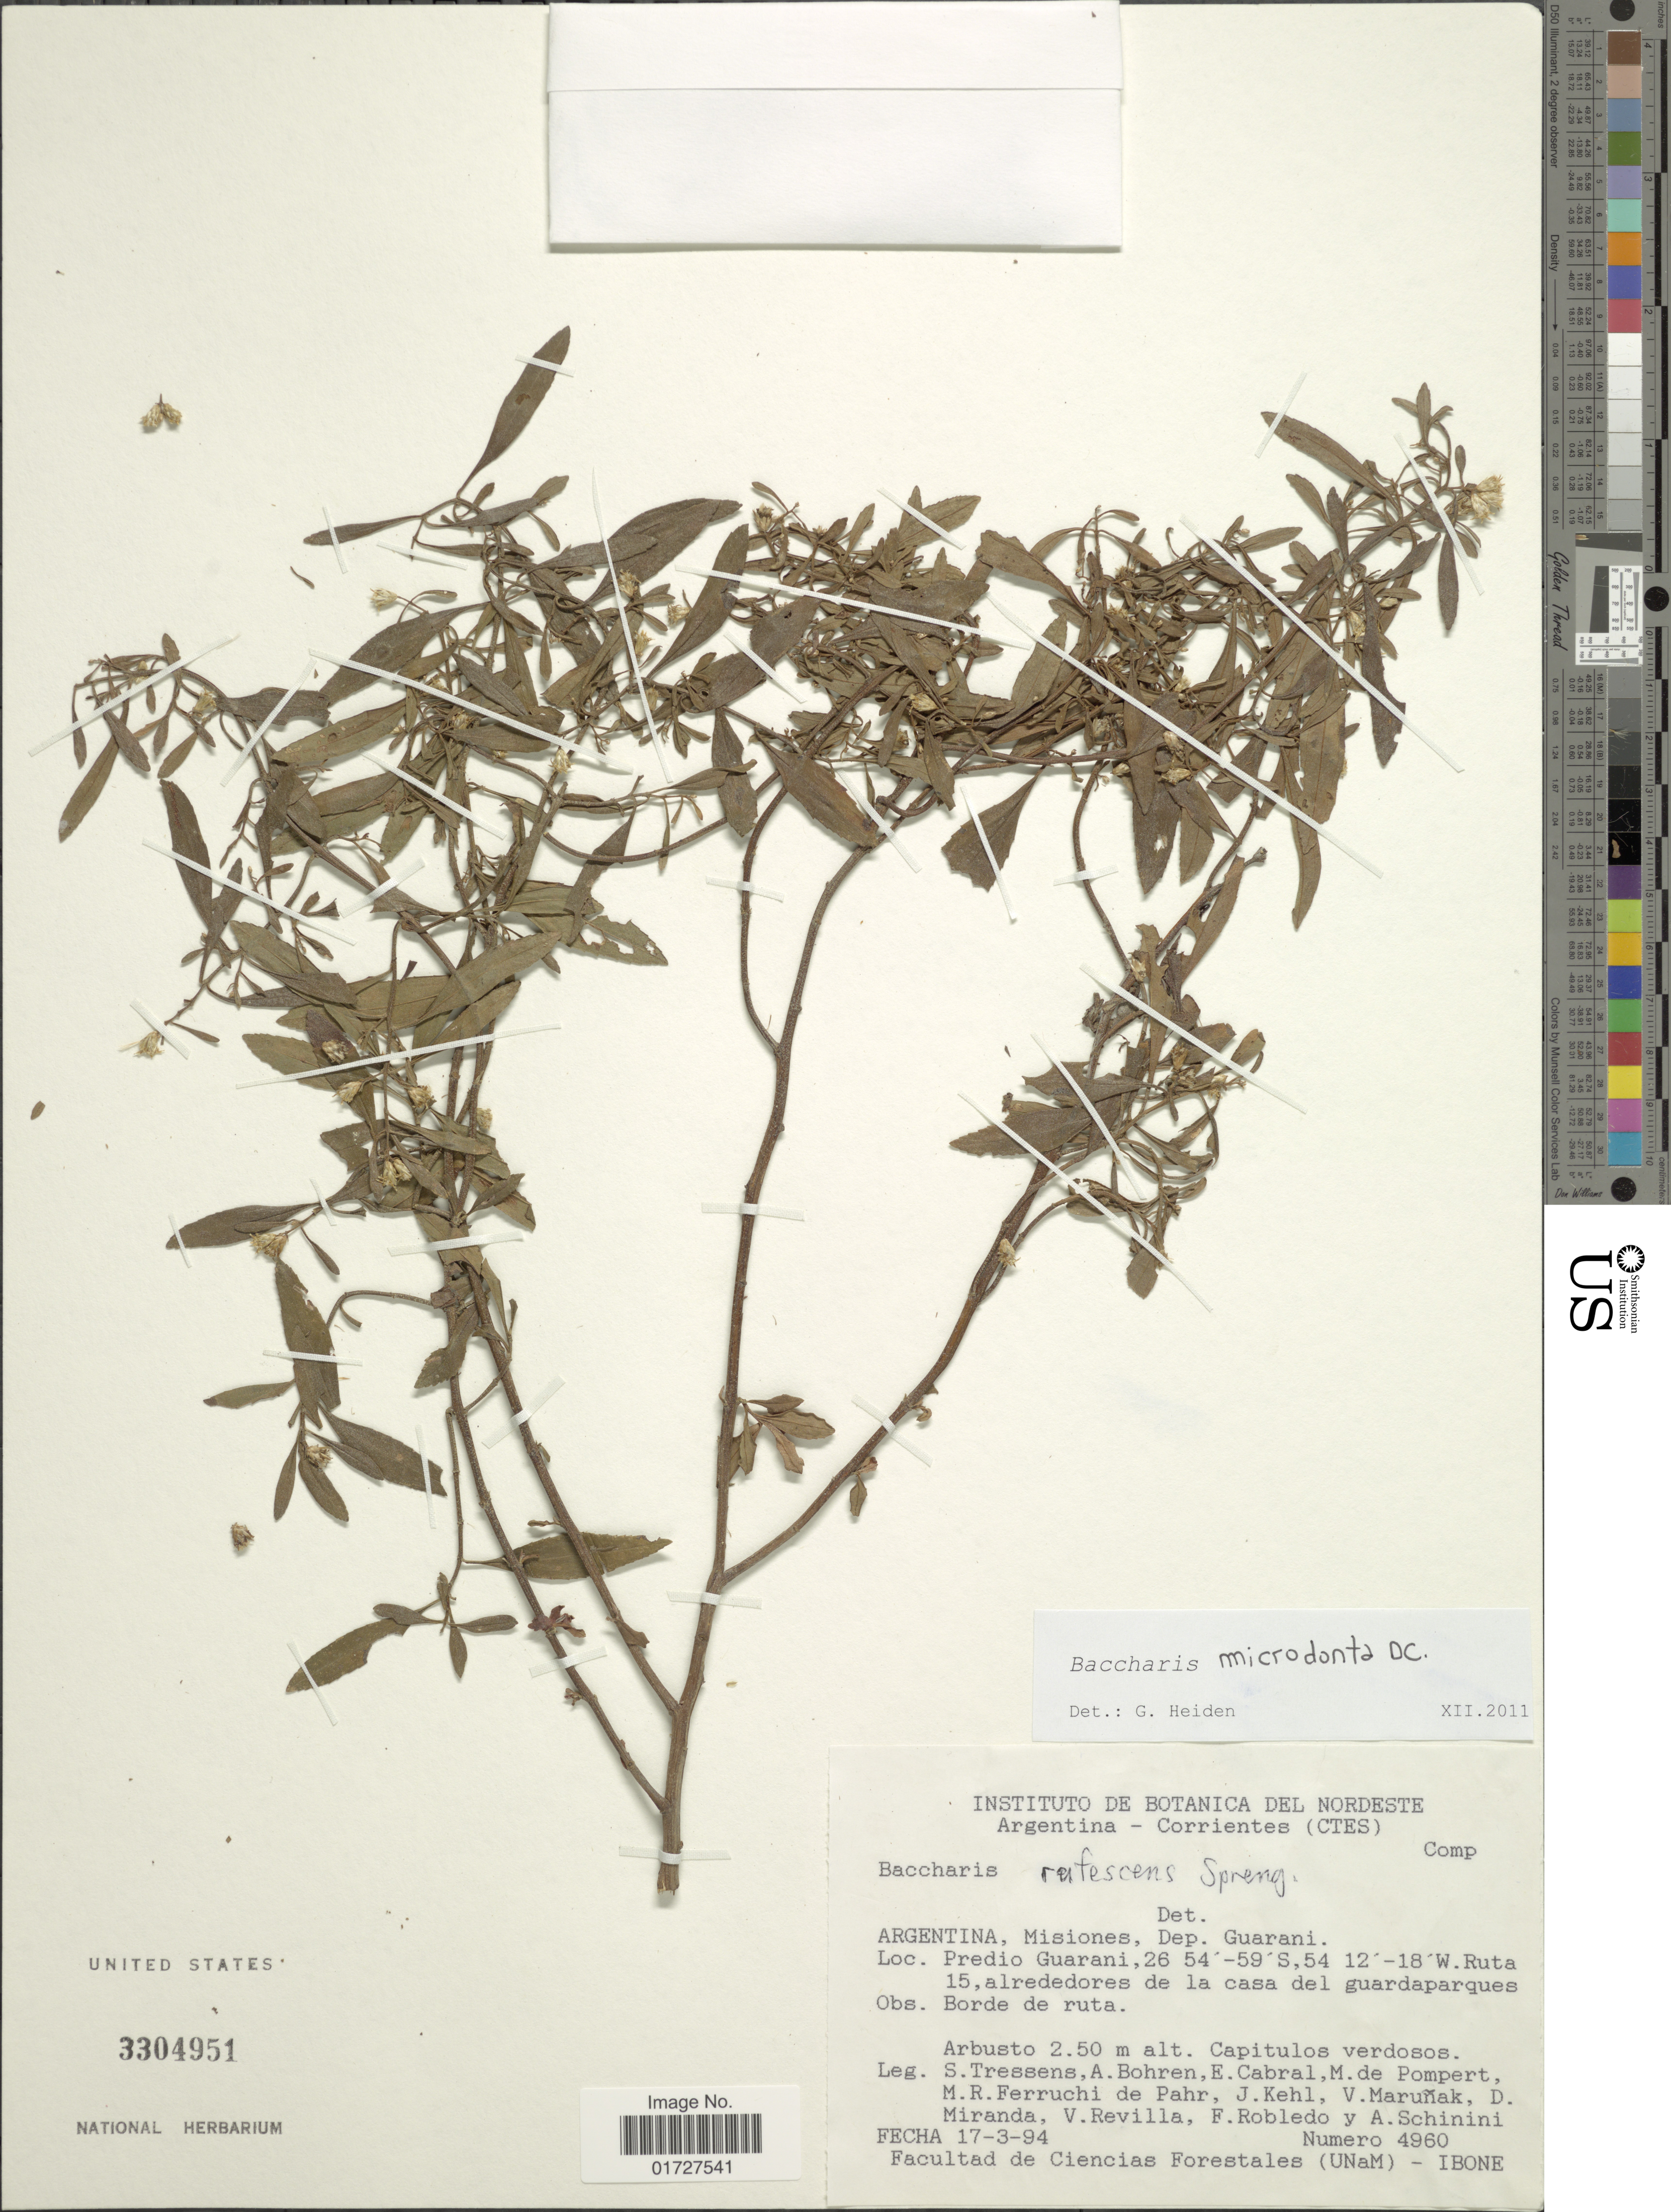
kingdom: Plantae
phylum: Tracheophyta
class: Magnoliopsida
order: Asterales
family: Asteraceae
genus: Baccharis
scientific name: Baccharis microdonta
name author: DC.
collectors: S. Tressens, A. Bohren, E. Cabral, M. de Pompert & et al.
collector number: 4960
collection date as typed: Transcribed d/m/y: 17/3/94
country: Argentina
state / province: Misiones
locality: Dep. Guarani, Predio Guarani, Ruta 15, alrededores de la casa del guardaparques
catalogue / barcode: US 3304951